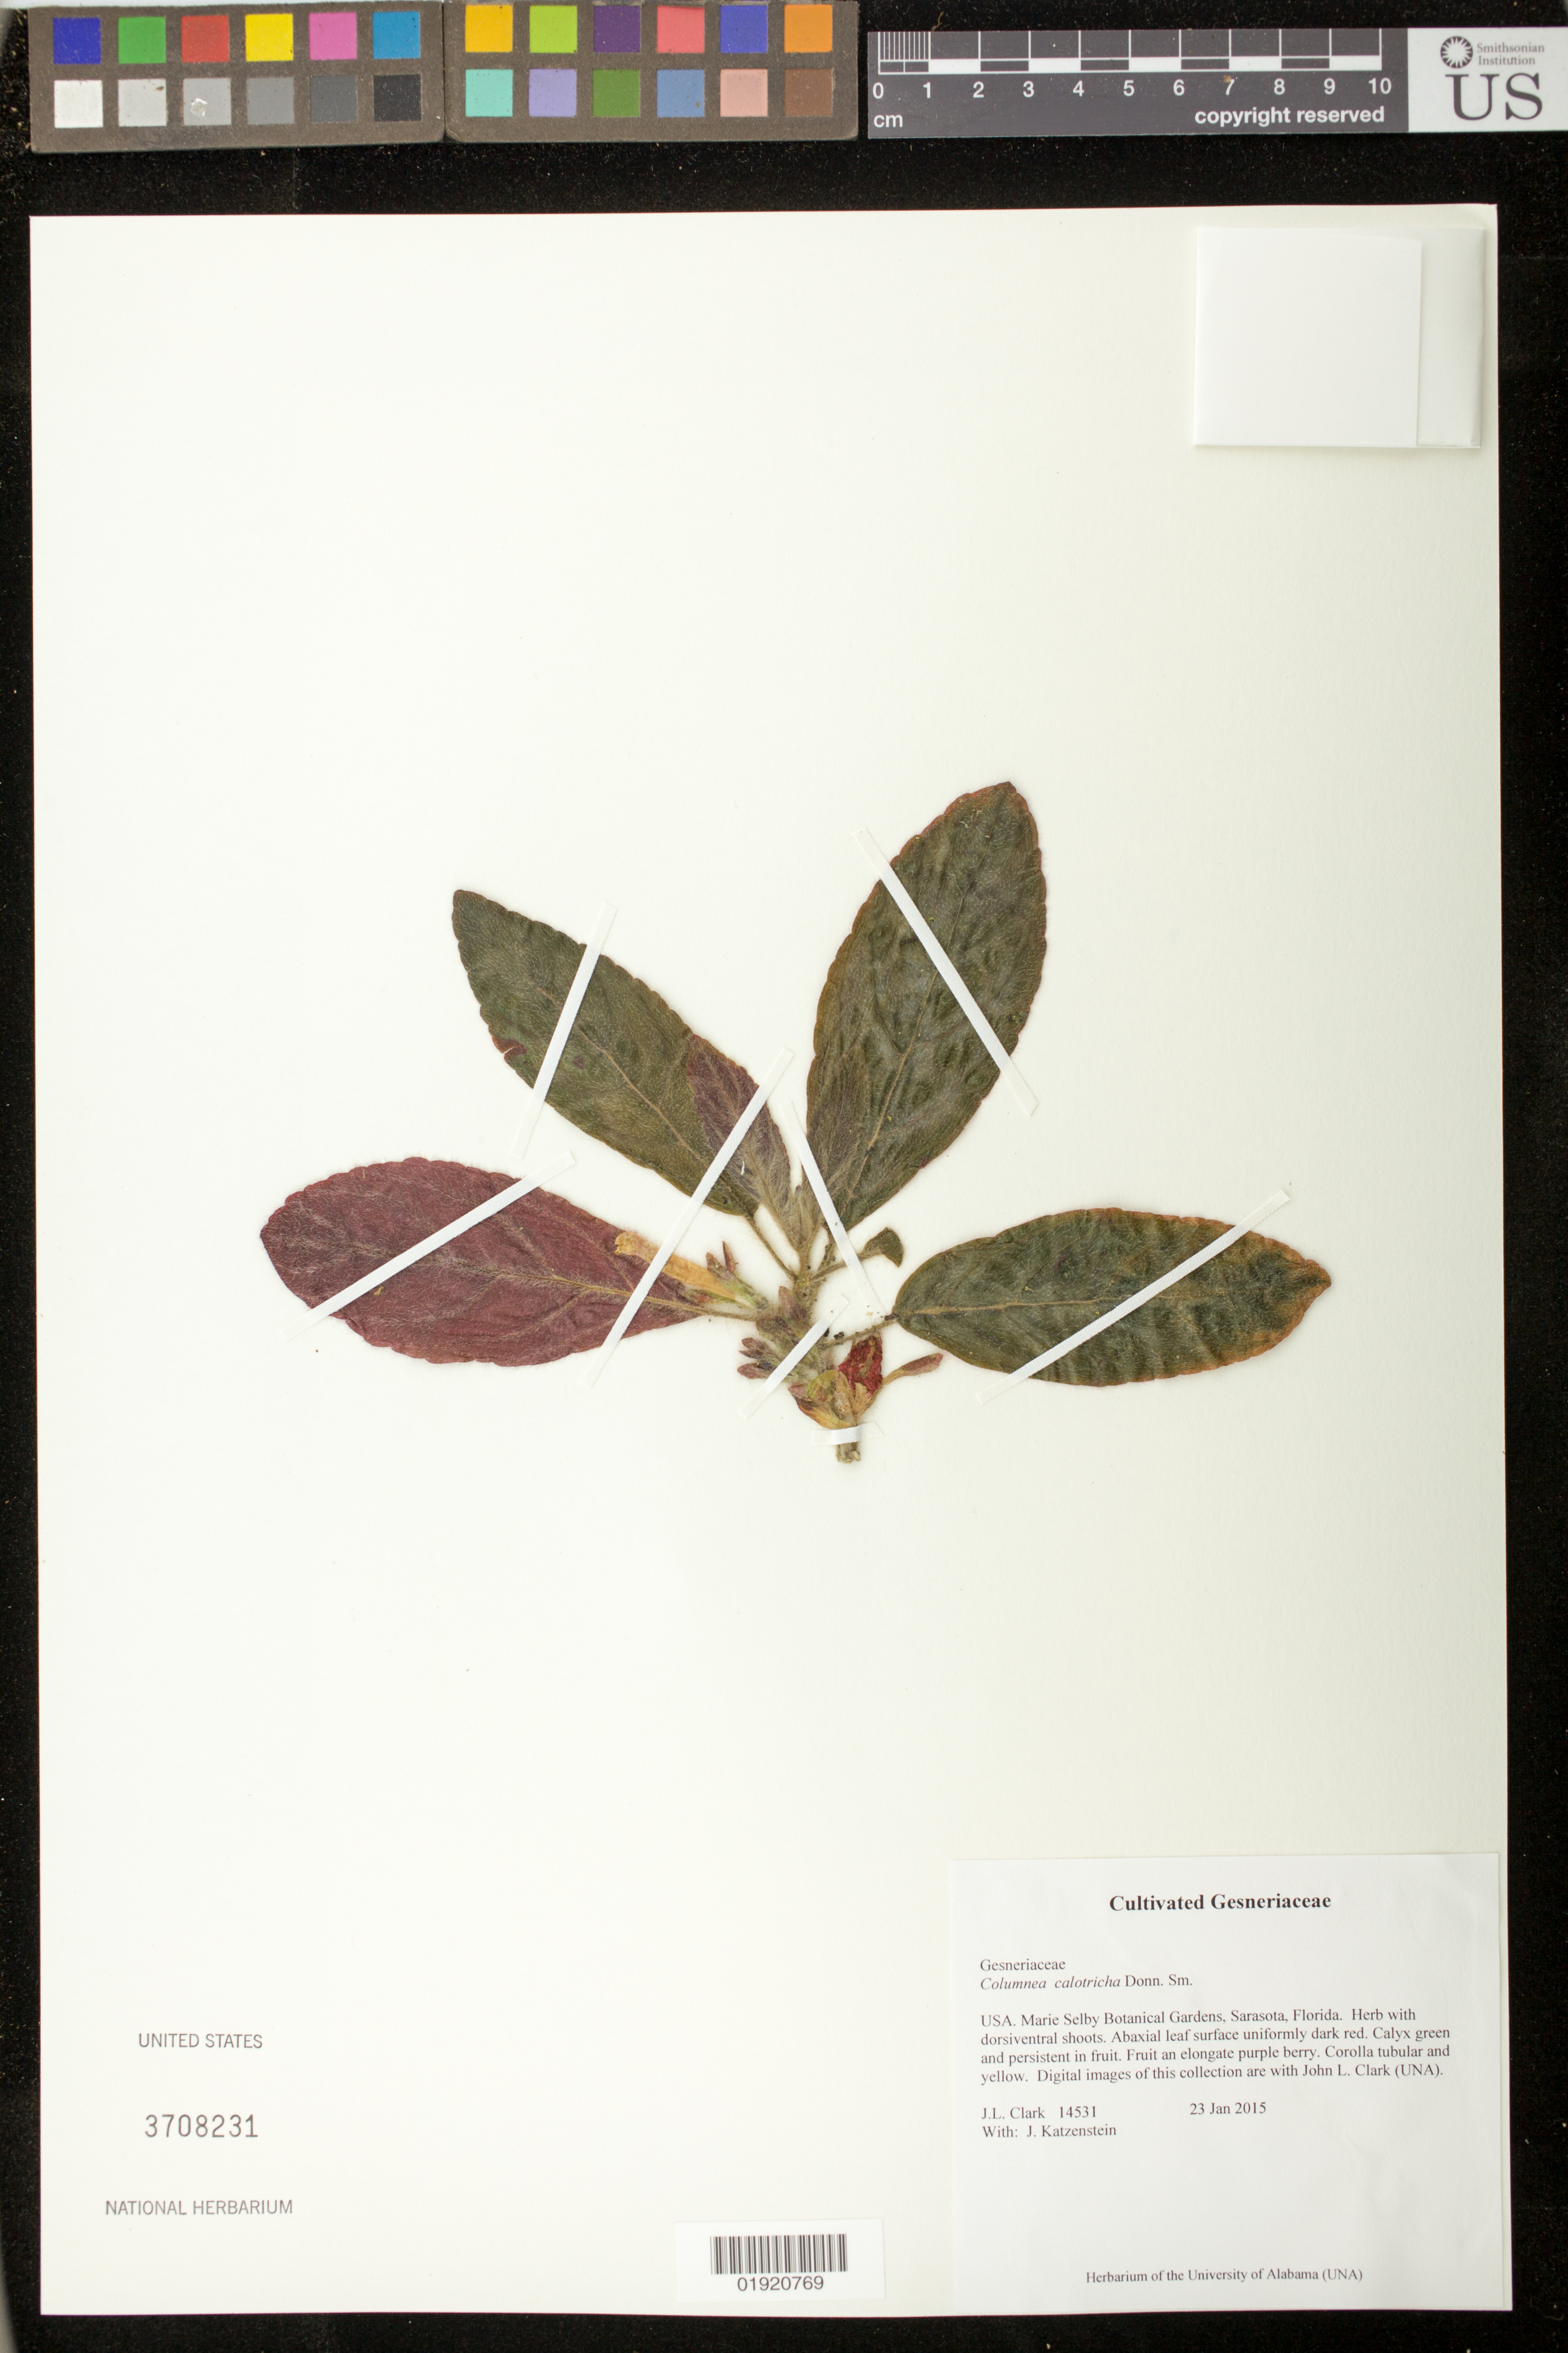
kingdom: Plantae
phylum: Tracheophyta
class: Magnoliopsida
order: Lamiales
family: Gesneriaceae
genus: Columnea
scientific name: Columnea calotricha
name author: Donn. Sm.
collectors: J. L. Clark & J. Katzenstein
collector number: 14531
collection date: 2015-01-23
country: United States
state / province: Florida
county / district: Sarasota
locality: USA. Marie Selby Botanical Gardens, Sarasota, Florida.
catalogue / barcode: US 3708231